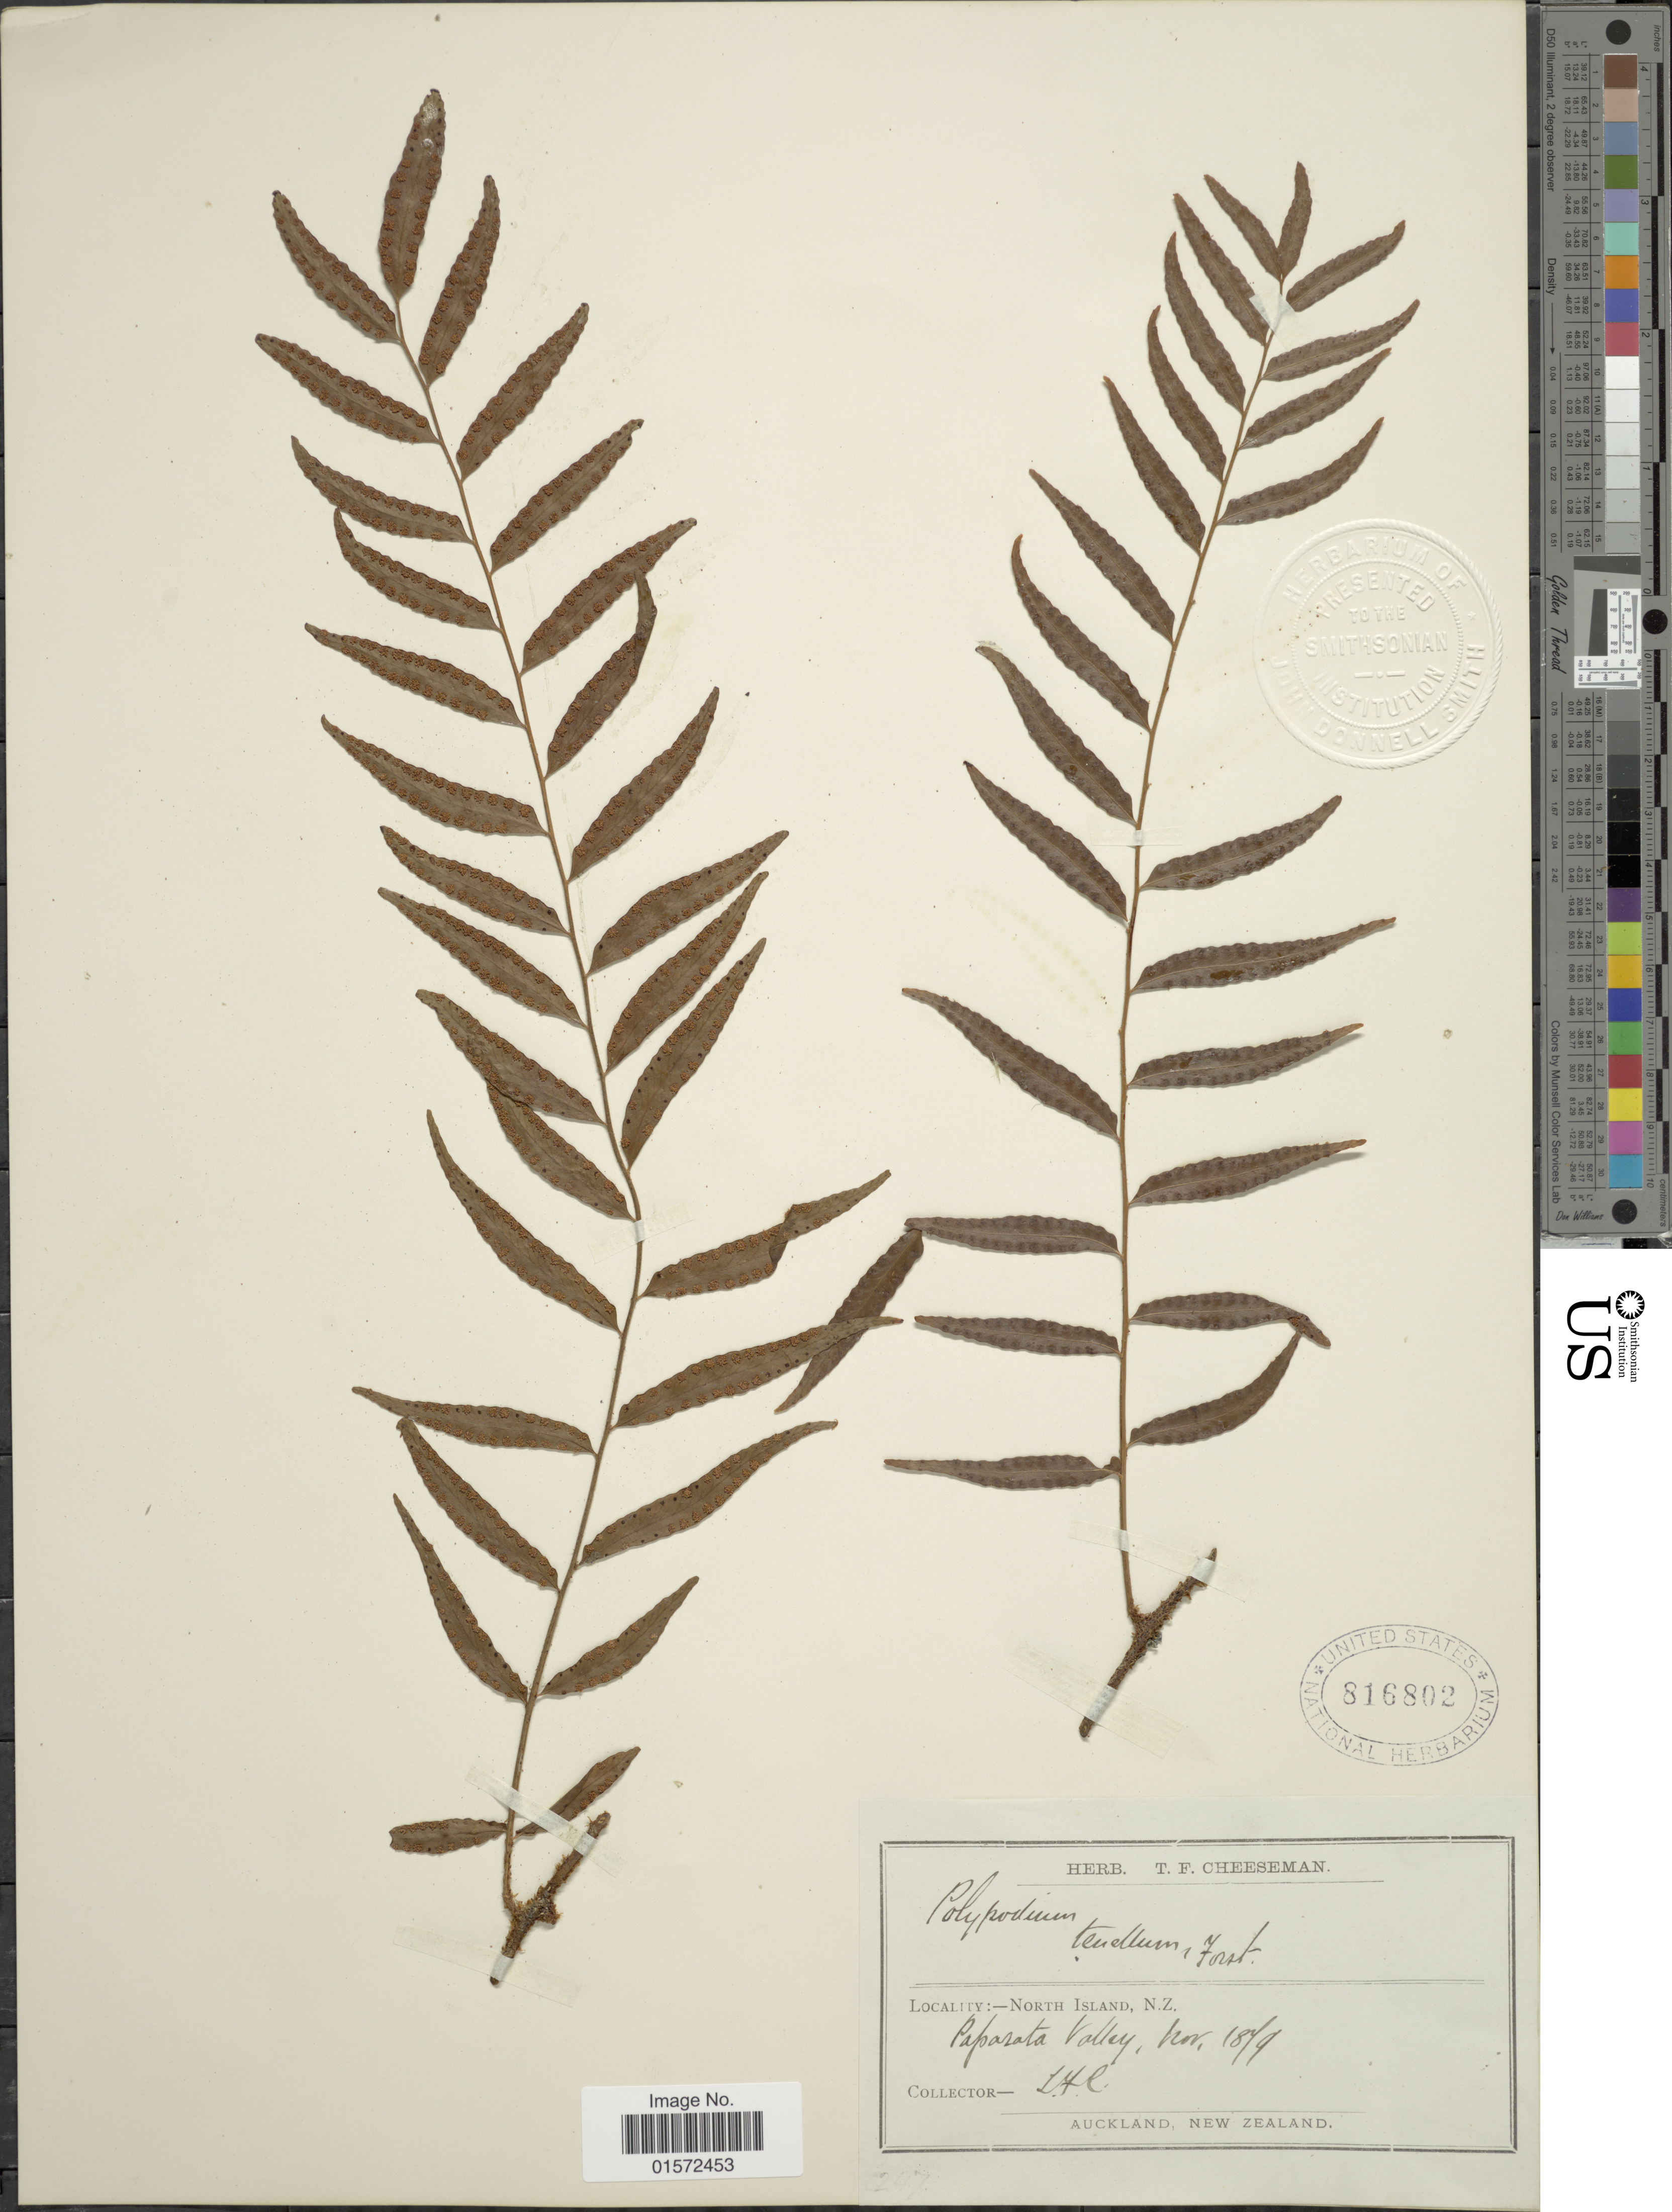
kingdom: Plantae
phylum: Tracheophyta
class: Polypodiopsida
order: Polypodiales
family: Tectariaceae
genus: Arthropteris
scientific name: Arthropteris tenella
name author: (G. Forst.) J. Sm. ex Hook. f.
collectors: L. E. Cheesman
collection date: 1879-11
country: New Zealand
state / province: Auckland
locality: North island, N.Z. Papazata Valley, auckland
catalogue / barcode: US 816802